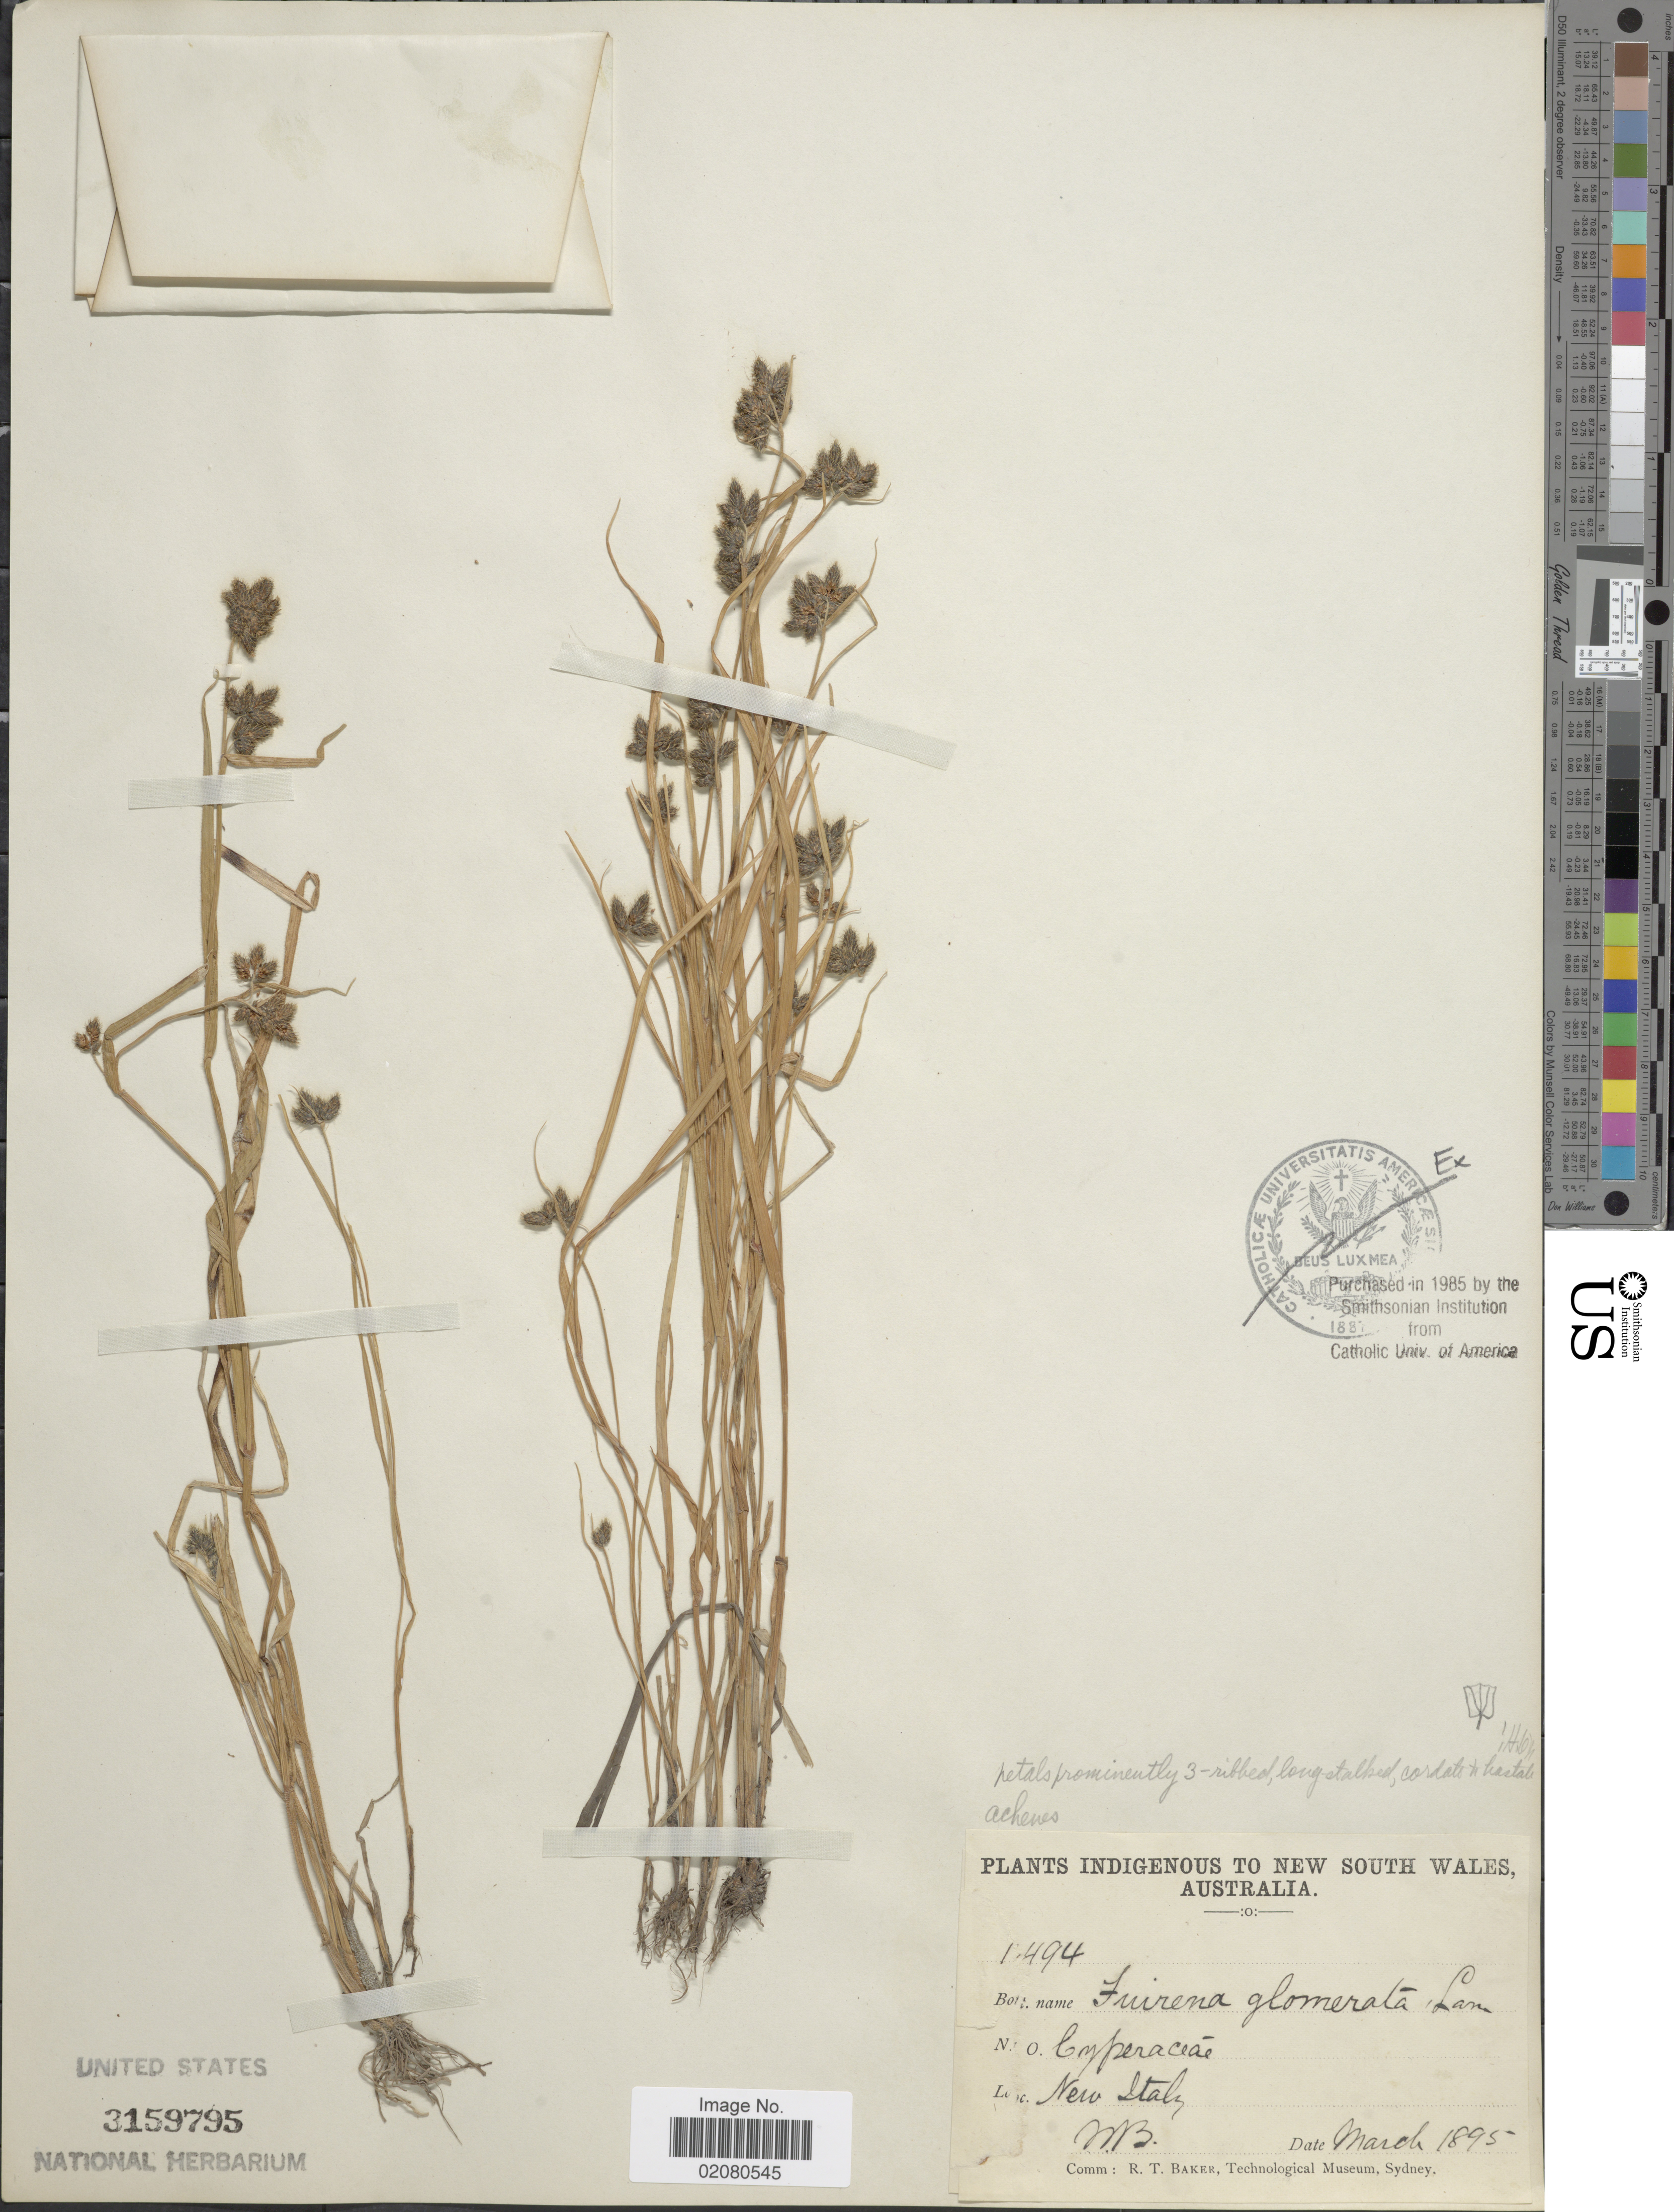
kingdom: Plantae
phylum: Tracheophyta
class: Liliopsida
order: Poales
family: Cyperaceae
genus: Fuirena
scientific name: Fuirena ciliaris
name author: (L.) Roxb.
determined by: Strong, Mark T., (BOT), Smithsonian Institution - National Museum of Natural History (UNITED STATES)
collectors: W. B.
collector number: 1494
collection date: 1895-03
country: Australia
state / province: New South Wales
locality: New Italy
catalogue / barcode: US 3159795